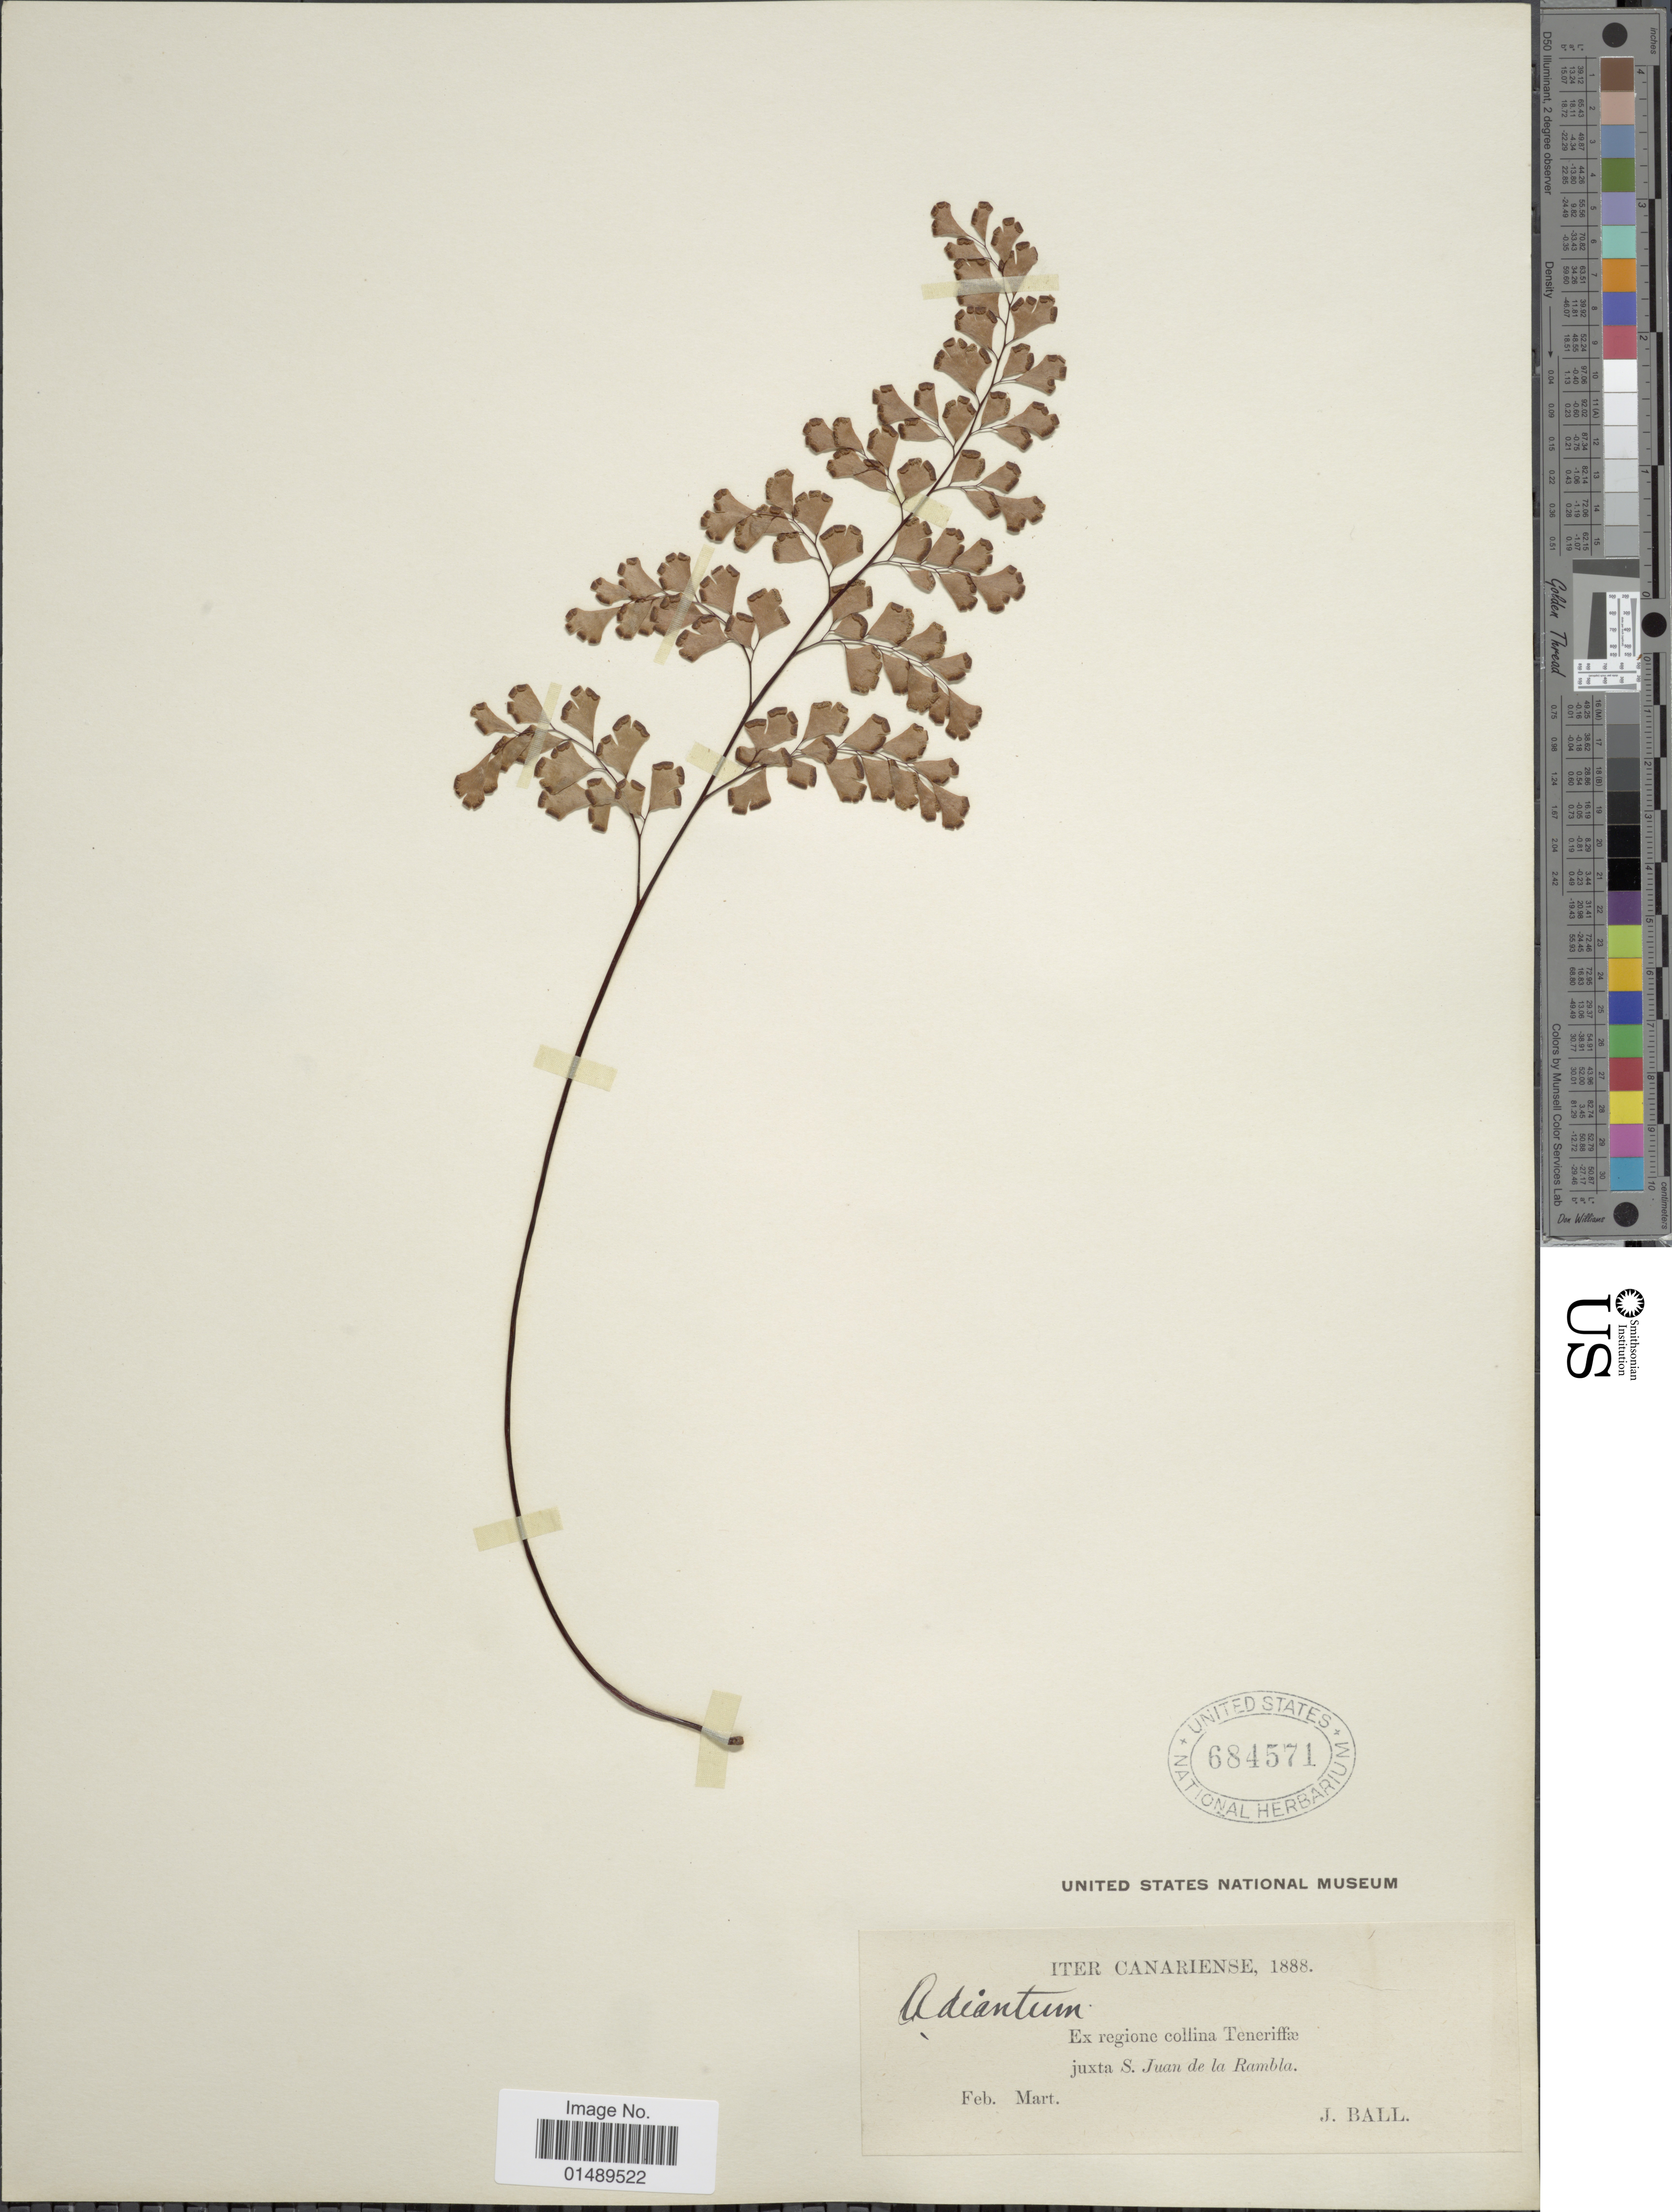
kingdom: Plantae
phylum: Tracheophyta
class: Polypodiopsida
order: Polypodiales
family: Pteridaceae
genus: Adiantum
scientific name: Adiantum capillus-veneris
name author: L.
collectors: S. Juan de la Rambla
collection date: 1888-02/1888-03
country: Spain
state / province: Canarias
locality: Teneriffae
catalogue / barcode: US 684571